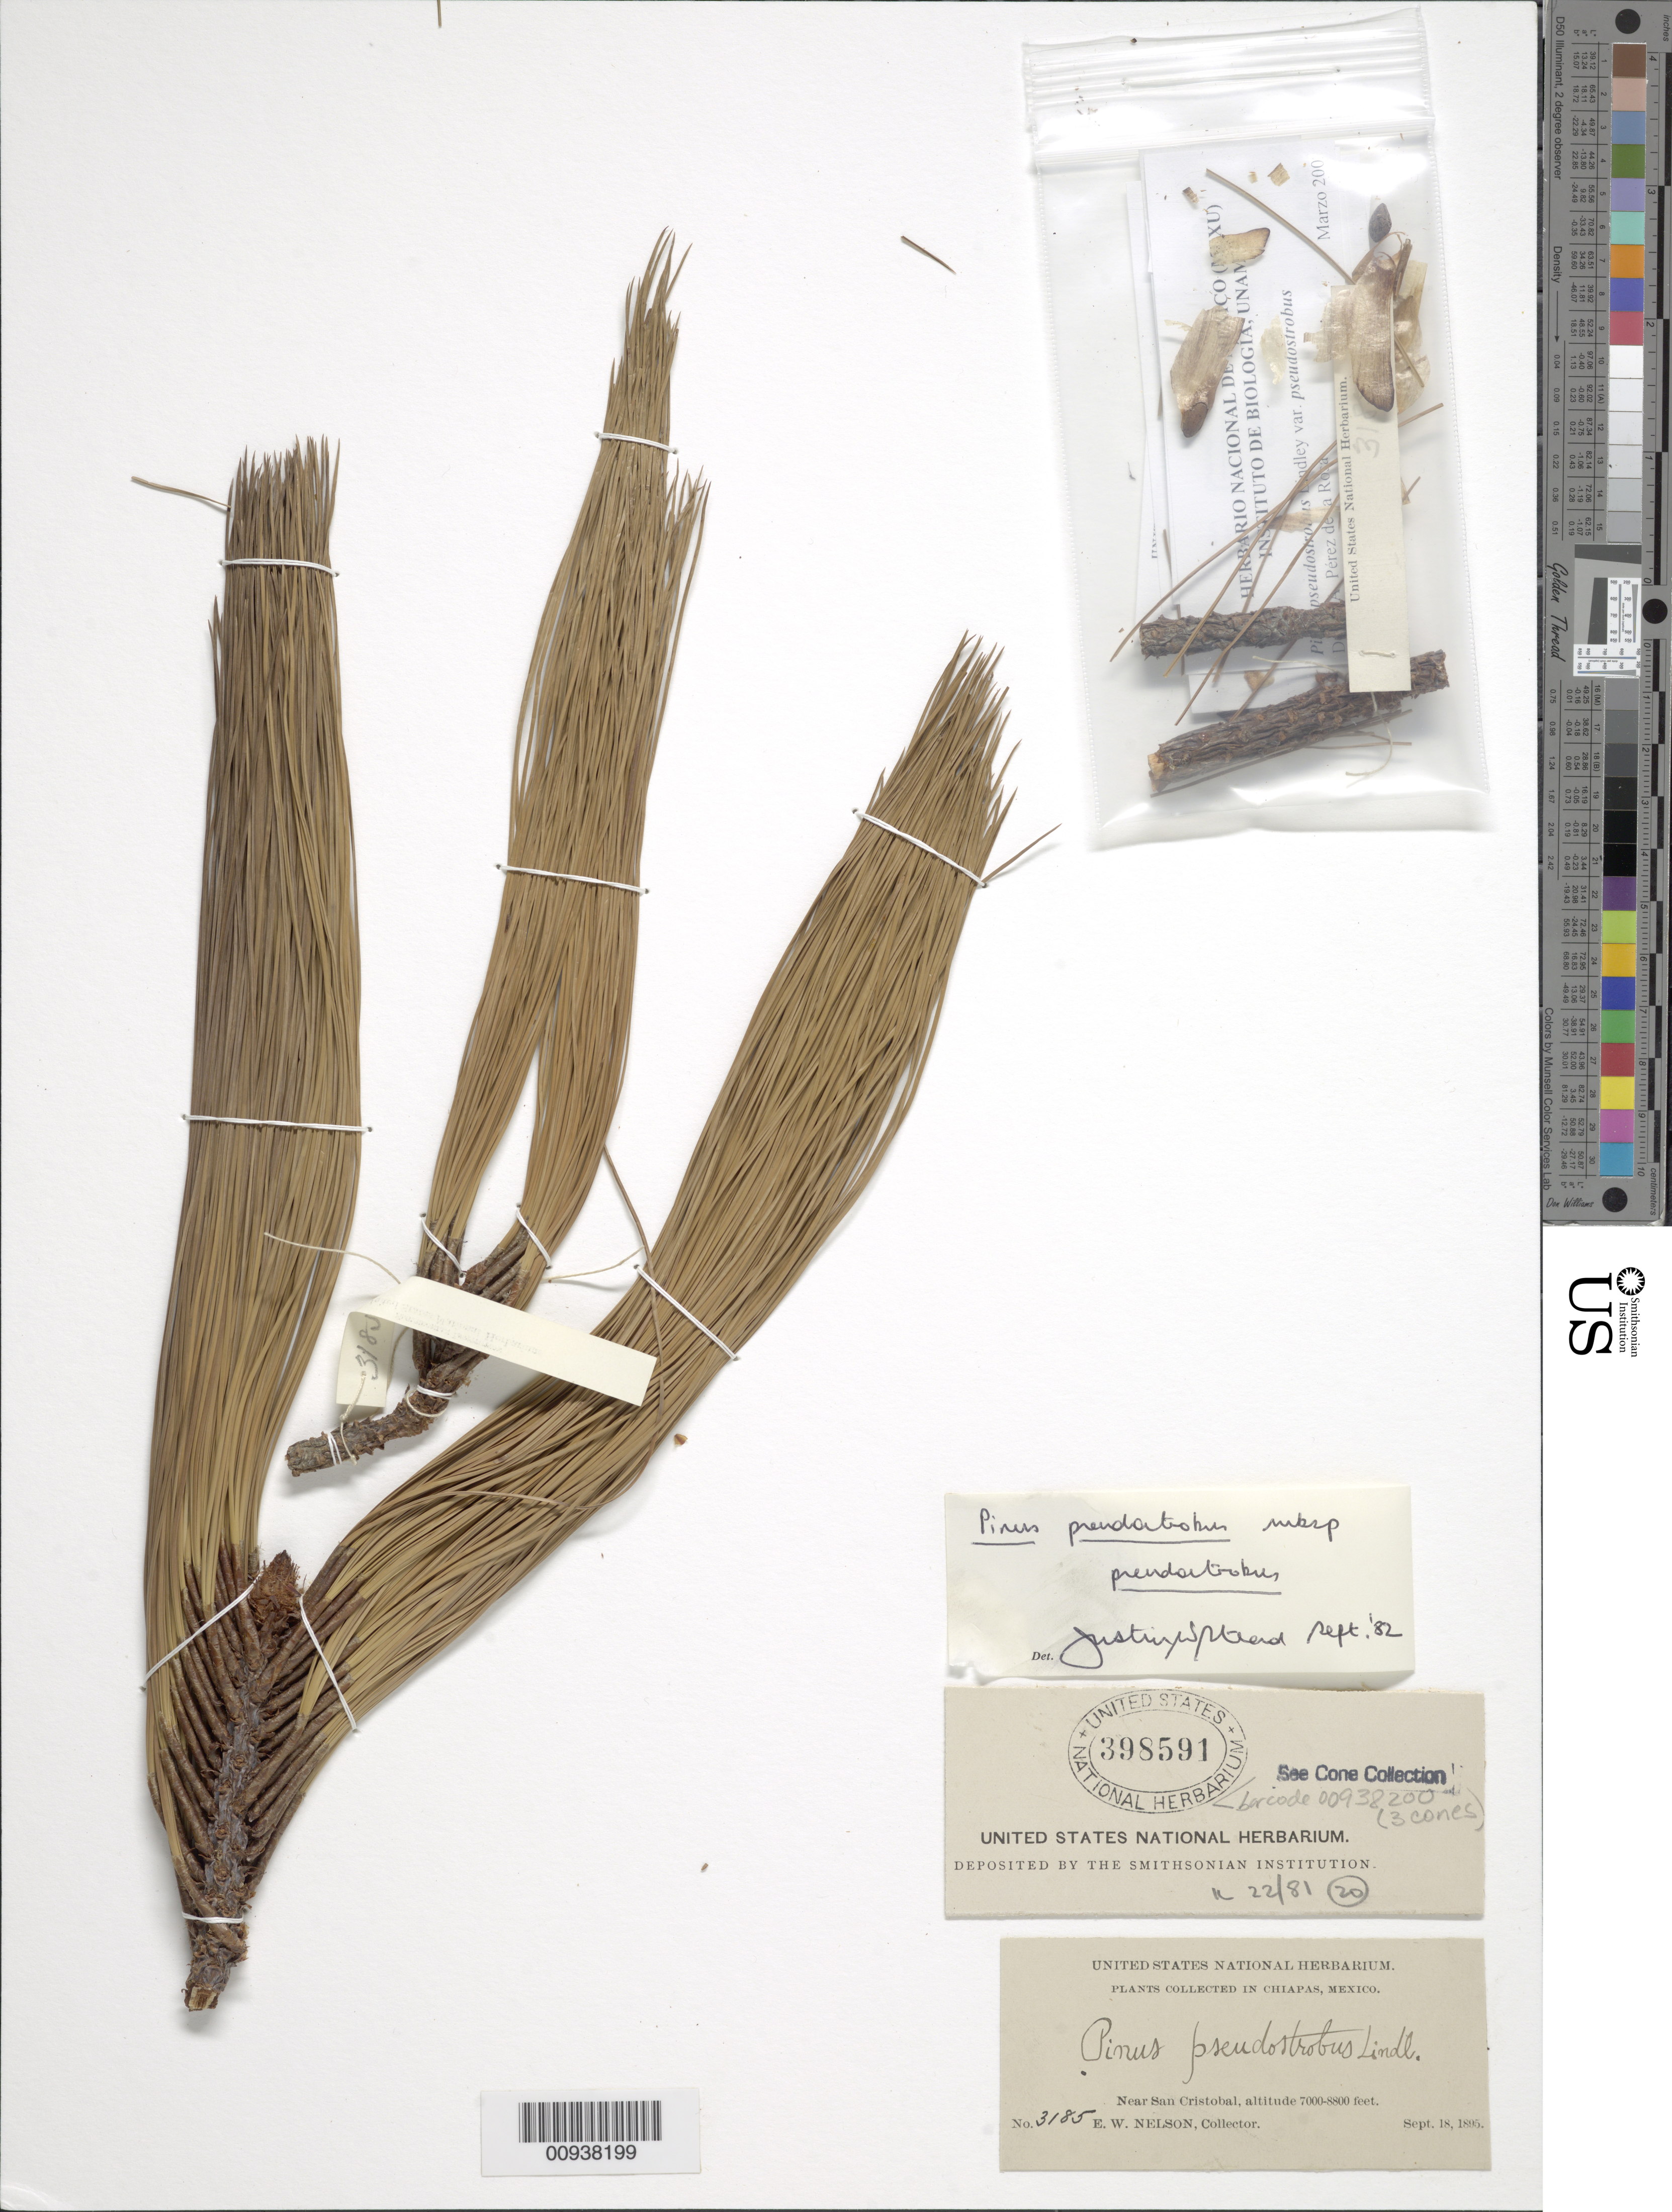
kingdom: Plantae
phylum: Tracheophyta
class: Pinopsida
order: Pinales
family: Pinaceae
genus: Pinus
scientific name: Pinus pseudostrobus var. pseudostrobus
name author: Lindl.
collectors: E. W. Nelson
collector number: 3185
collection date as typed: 18 Sep 1895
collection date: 1895-09-18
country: Mexico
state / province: Chiapas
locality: Near San Cristóbal. (Check! Cone's label just says San Cristóbal)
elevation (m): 2134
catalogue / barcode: US 398591